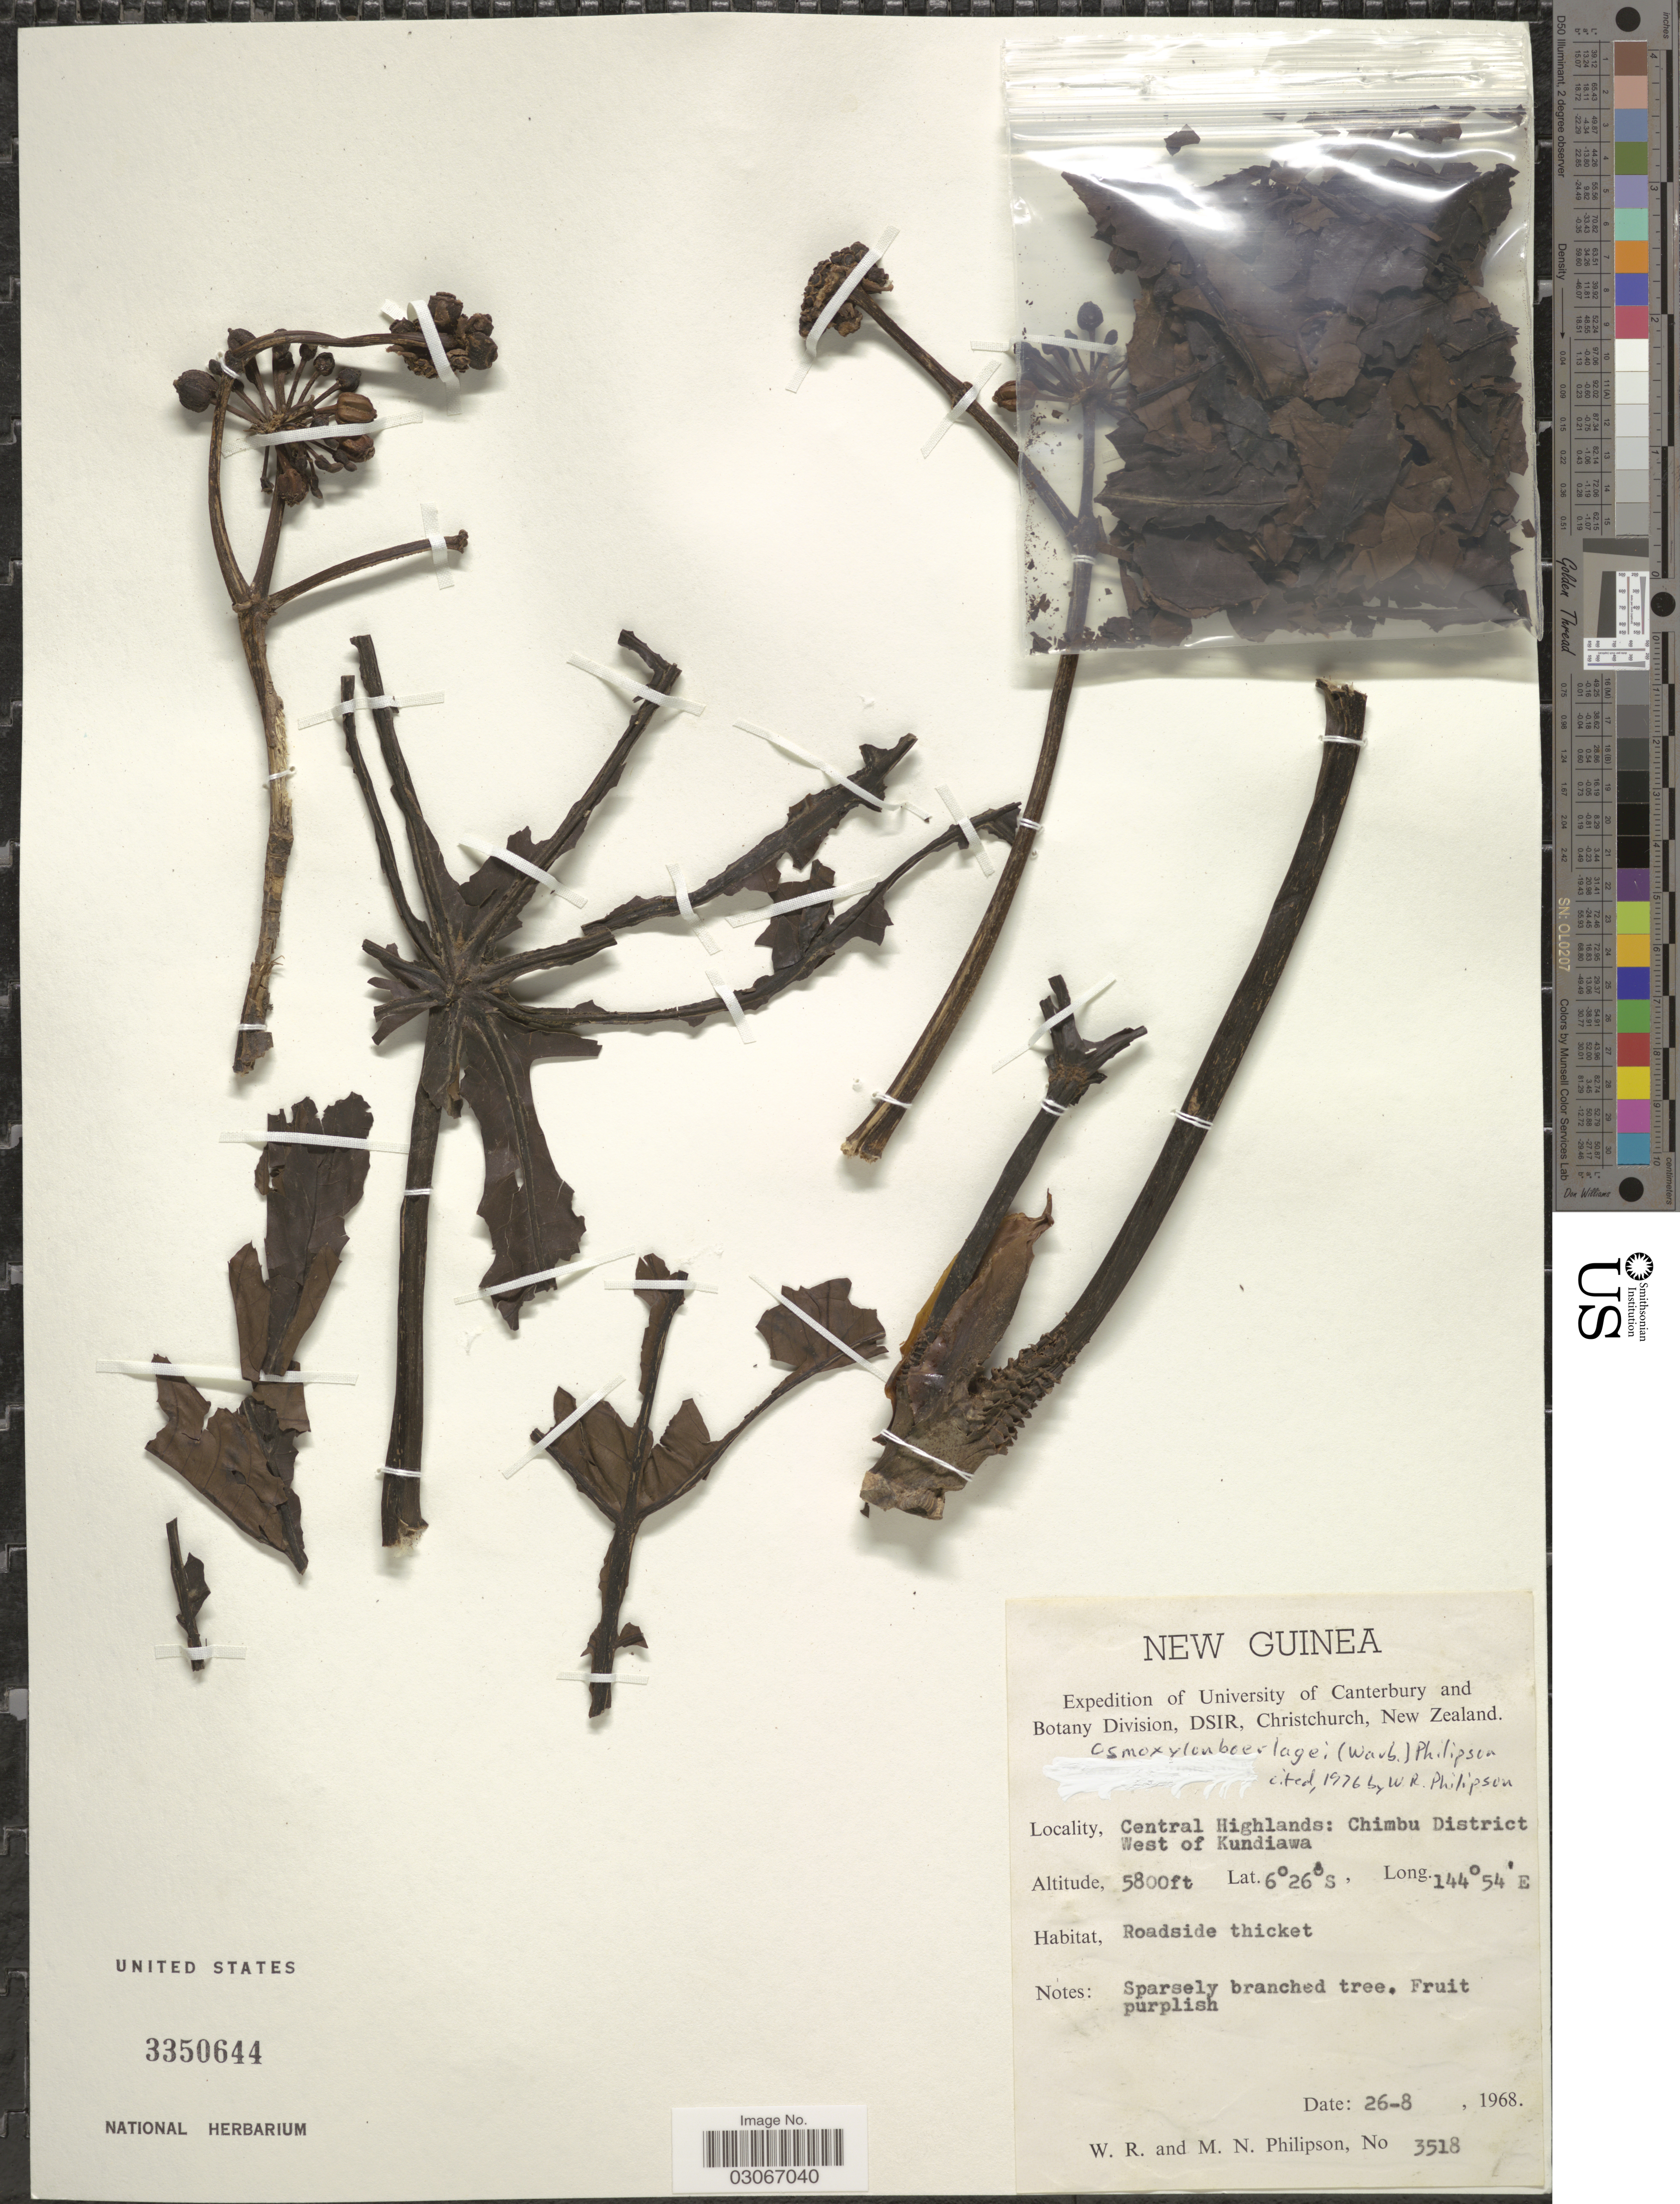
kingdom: Plantae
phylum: Tracheophyta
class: Magnoliopsida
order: Apiales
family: Araliaceae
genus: Osmoxylon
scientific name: Osmoxylon boerlagei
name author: (Warb.) Philipson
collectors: W. R. Philipson & M. Philipson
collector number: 3518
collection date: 1968-08-26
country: Papua New Guinea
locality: New Guinea. Central Highlands: Chimbu District. West of Kundiawa.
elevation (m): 1768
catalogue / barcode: US 3350644